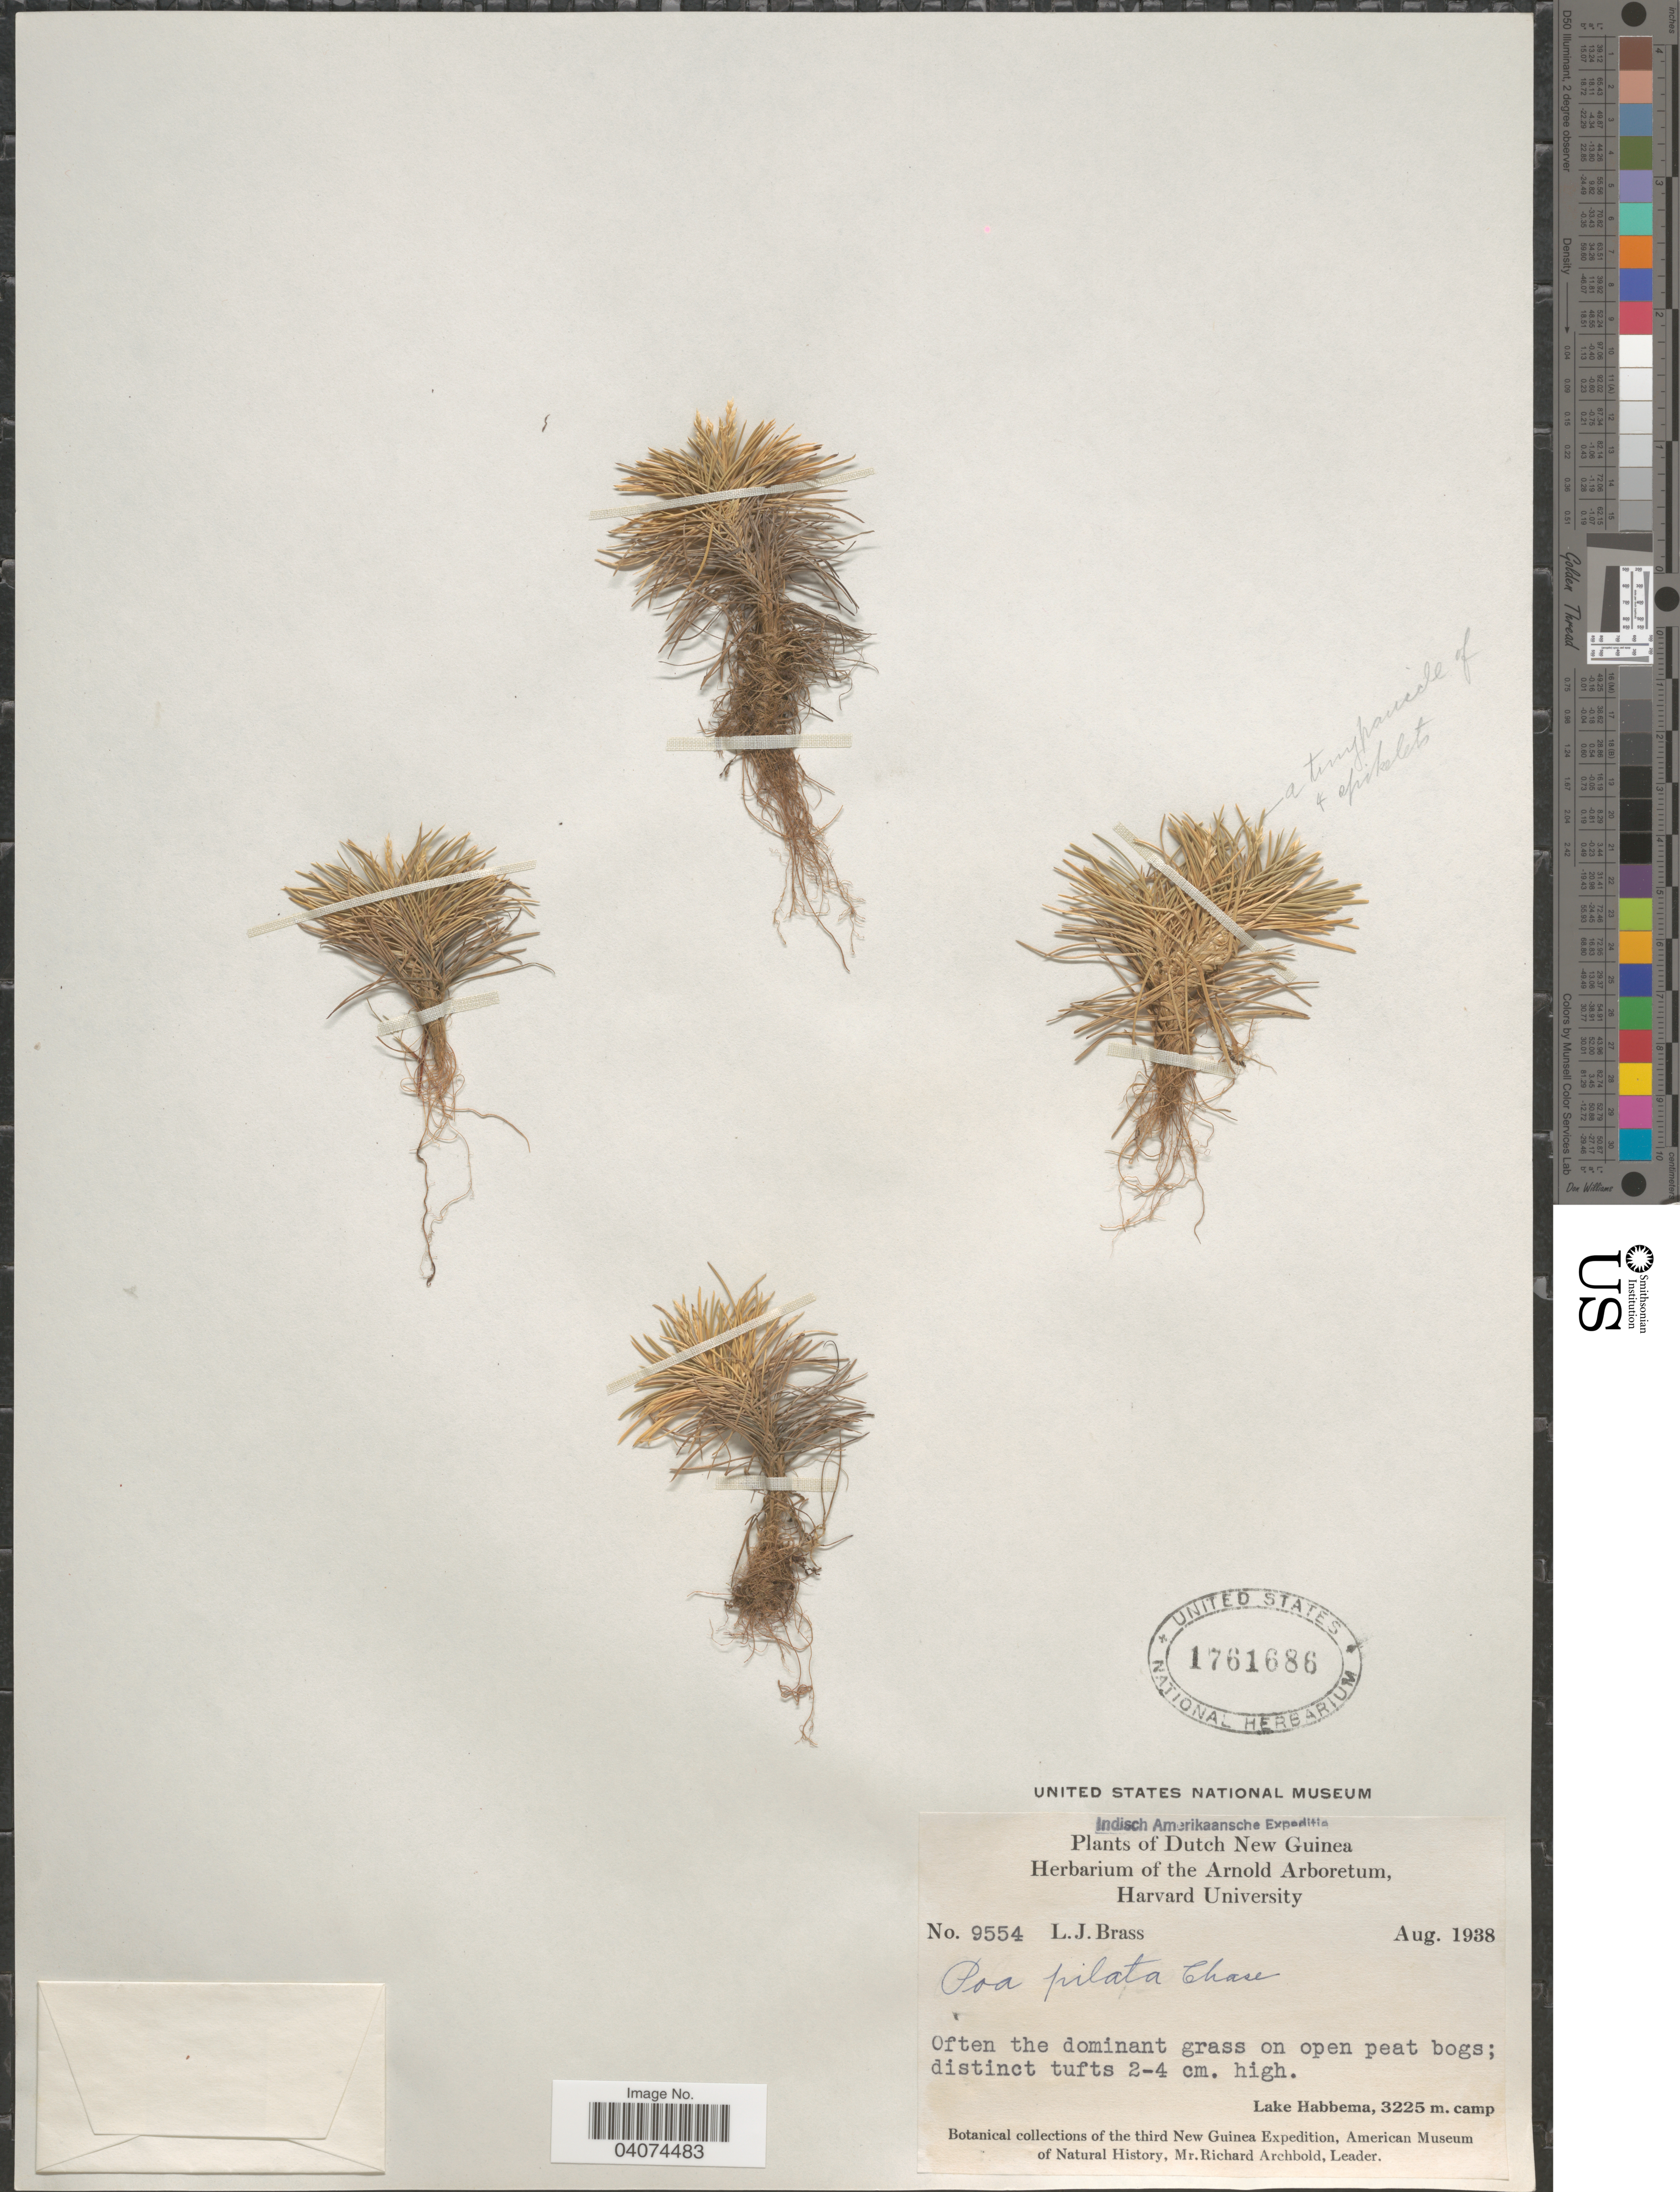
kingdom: Plantae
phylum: Tracheophyta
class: Liliopsida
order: Poales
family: Poaceae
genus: Poa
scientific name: Poa pilata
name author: Chase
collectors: L. J. Brass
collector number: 9554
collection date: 1938-08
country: Indonesia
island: New Guinea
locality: Indisch Amerikaansche Expeditie. Dutch New Guinea. Often the dominant grass on open peat bogs. Lake Habbema, camp. The third New Guinea Expedition.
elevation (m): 3225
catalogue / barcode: US 1761686